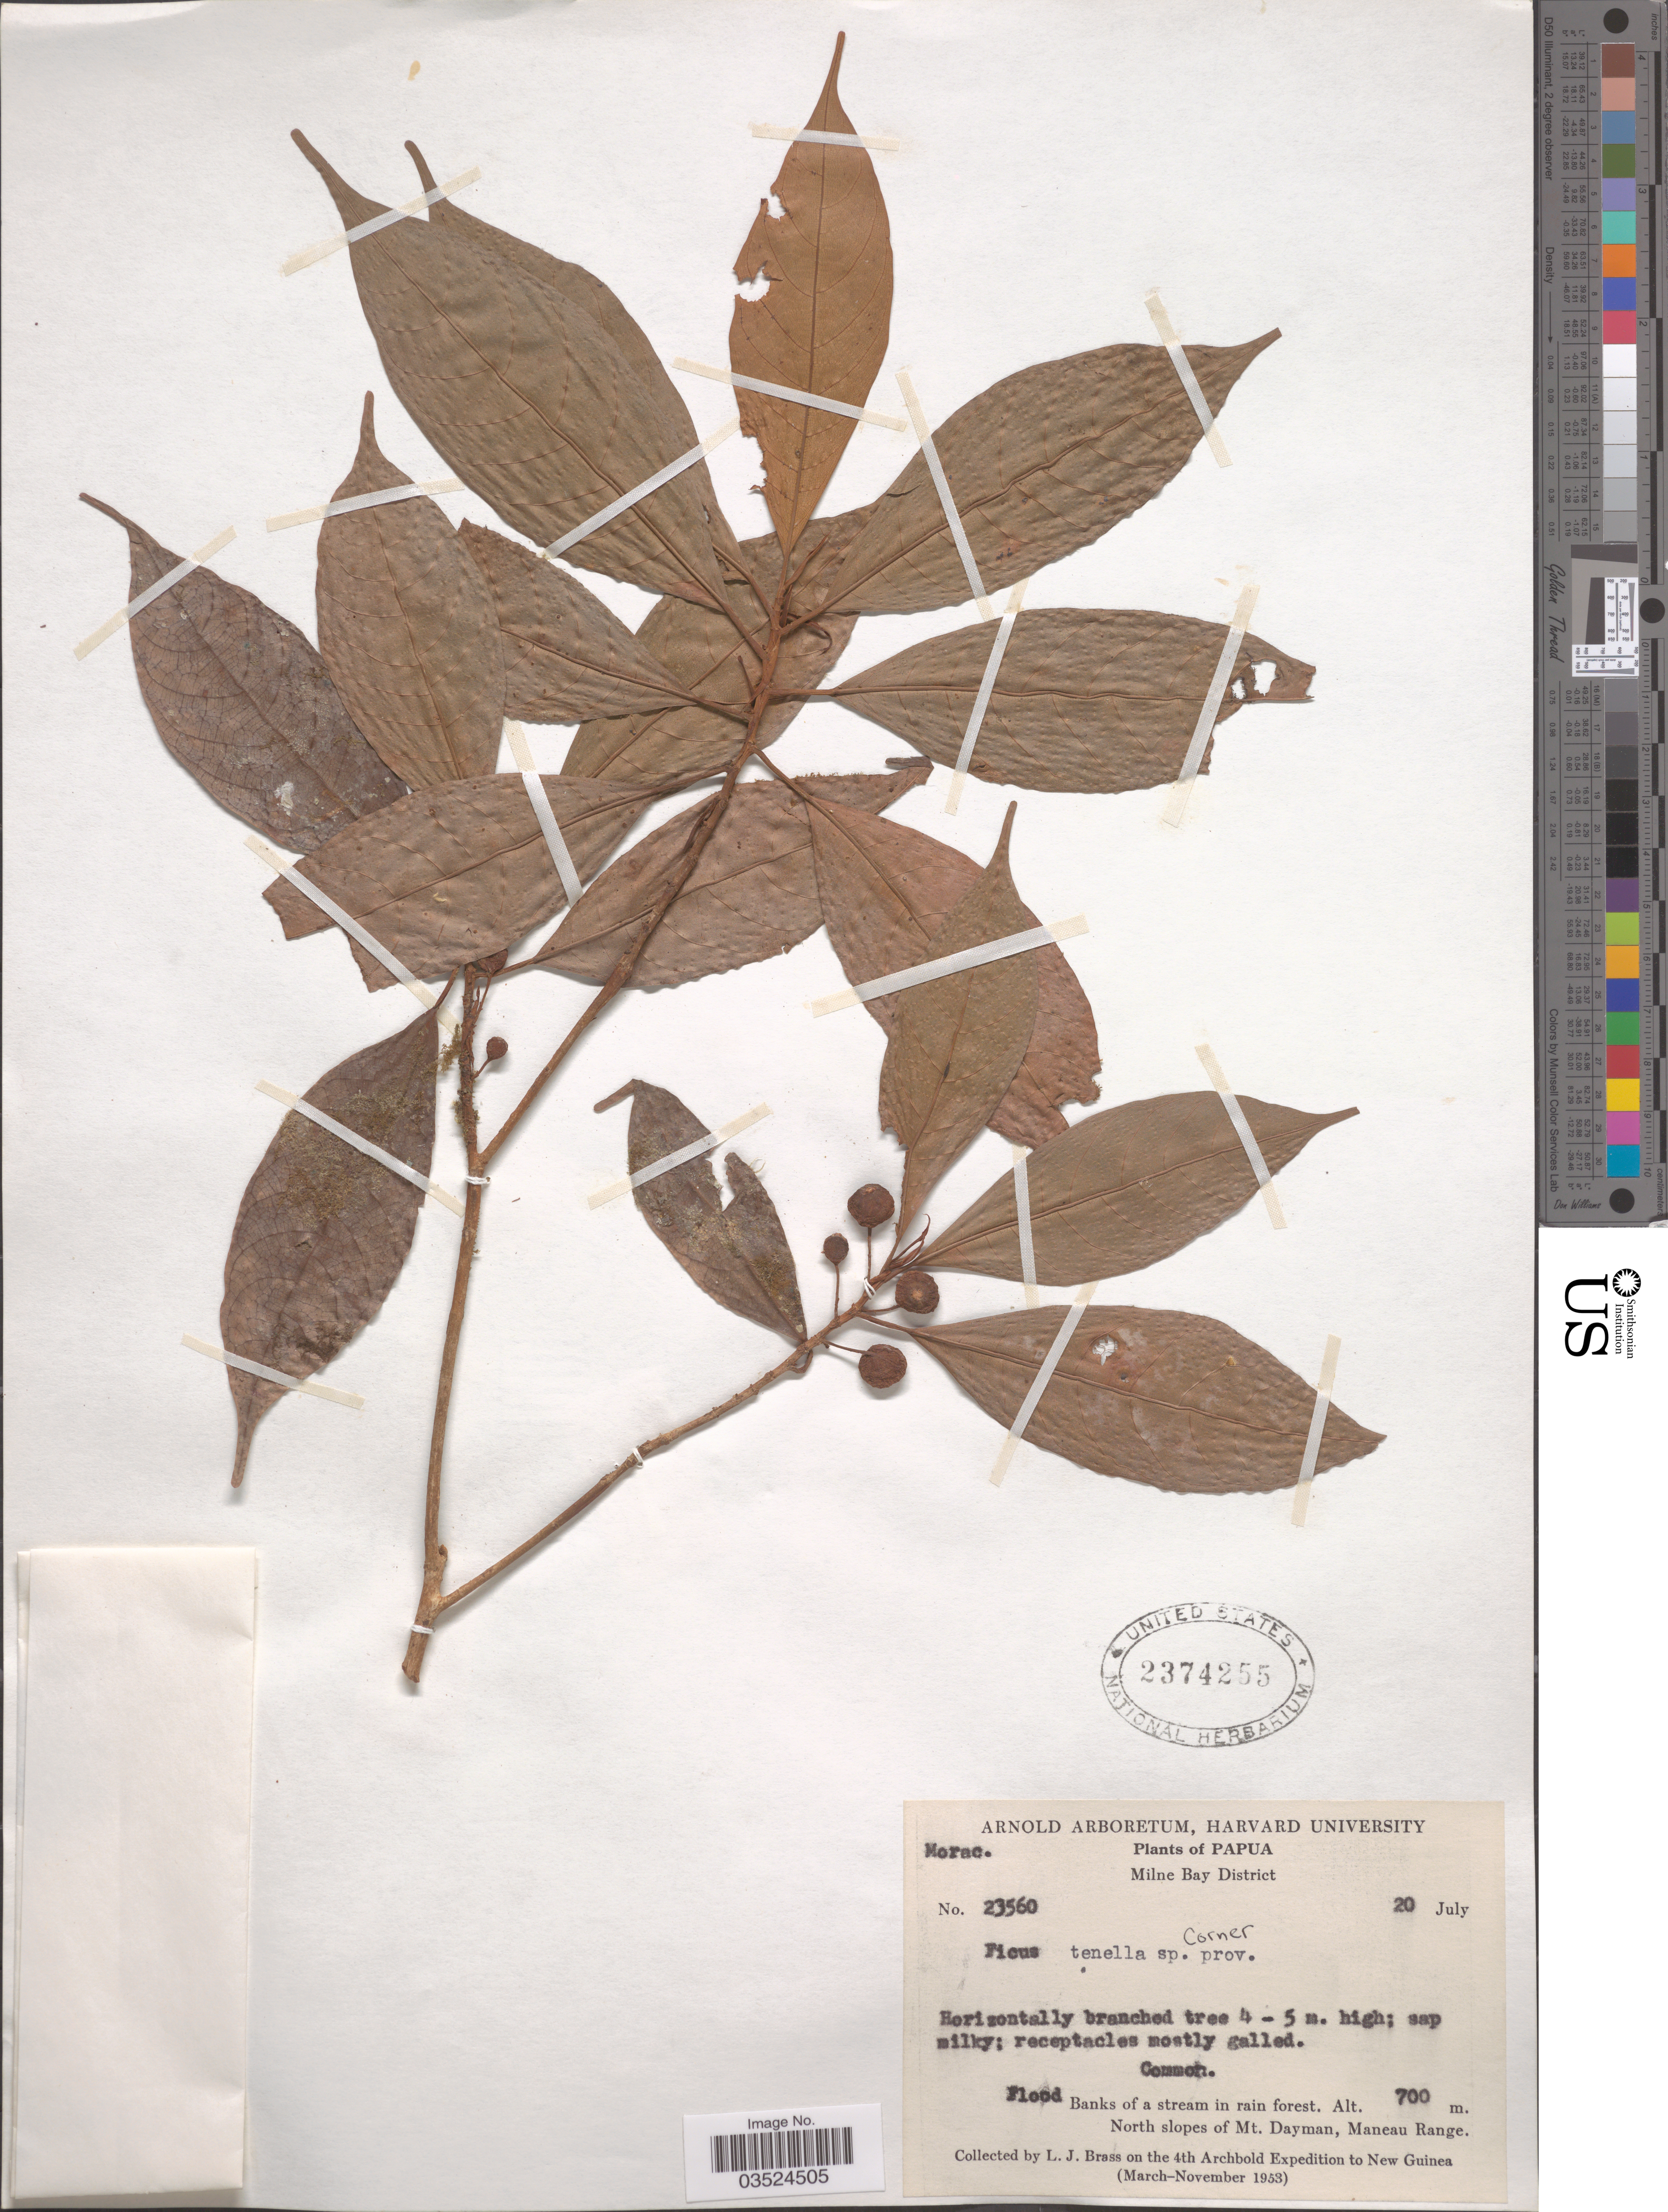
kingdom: Plantae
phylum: Tracheophyta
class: Magnoliopsida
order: Rosales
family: Moraceae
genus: Ficus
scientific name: Ficus tenella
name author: Corner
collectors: L. J. Brass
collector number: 23560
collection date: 1953-07-20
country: Papua New Guinea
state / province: Milne Bay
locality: Papua. Milne Bay District. North slopes of Mt. Dayman, Maneau Range. New Guinea.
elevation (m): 700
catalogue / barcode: US 2374255